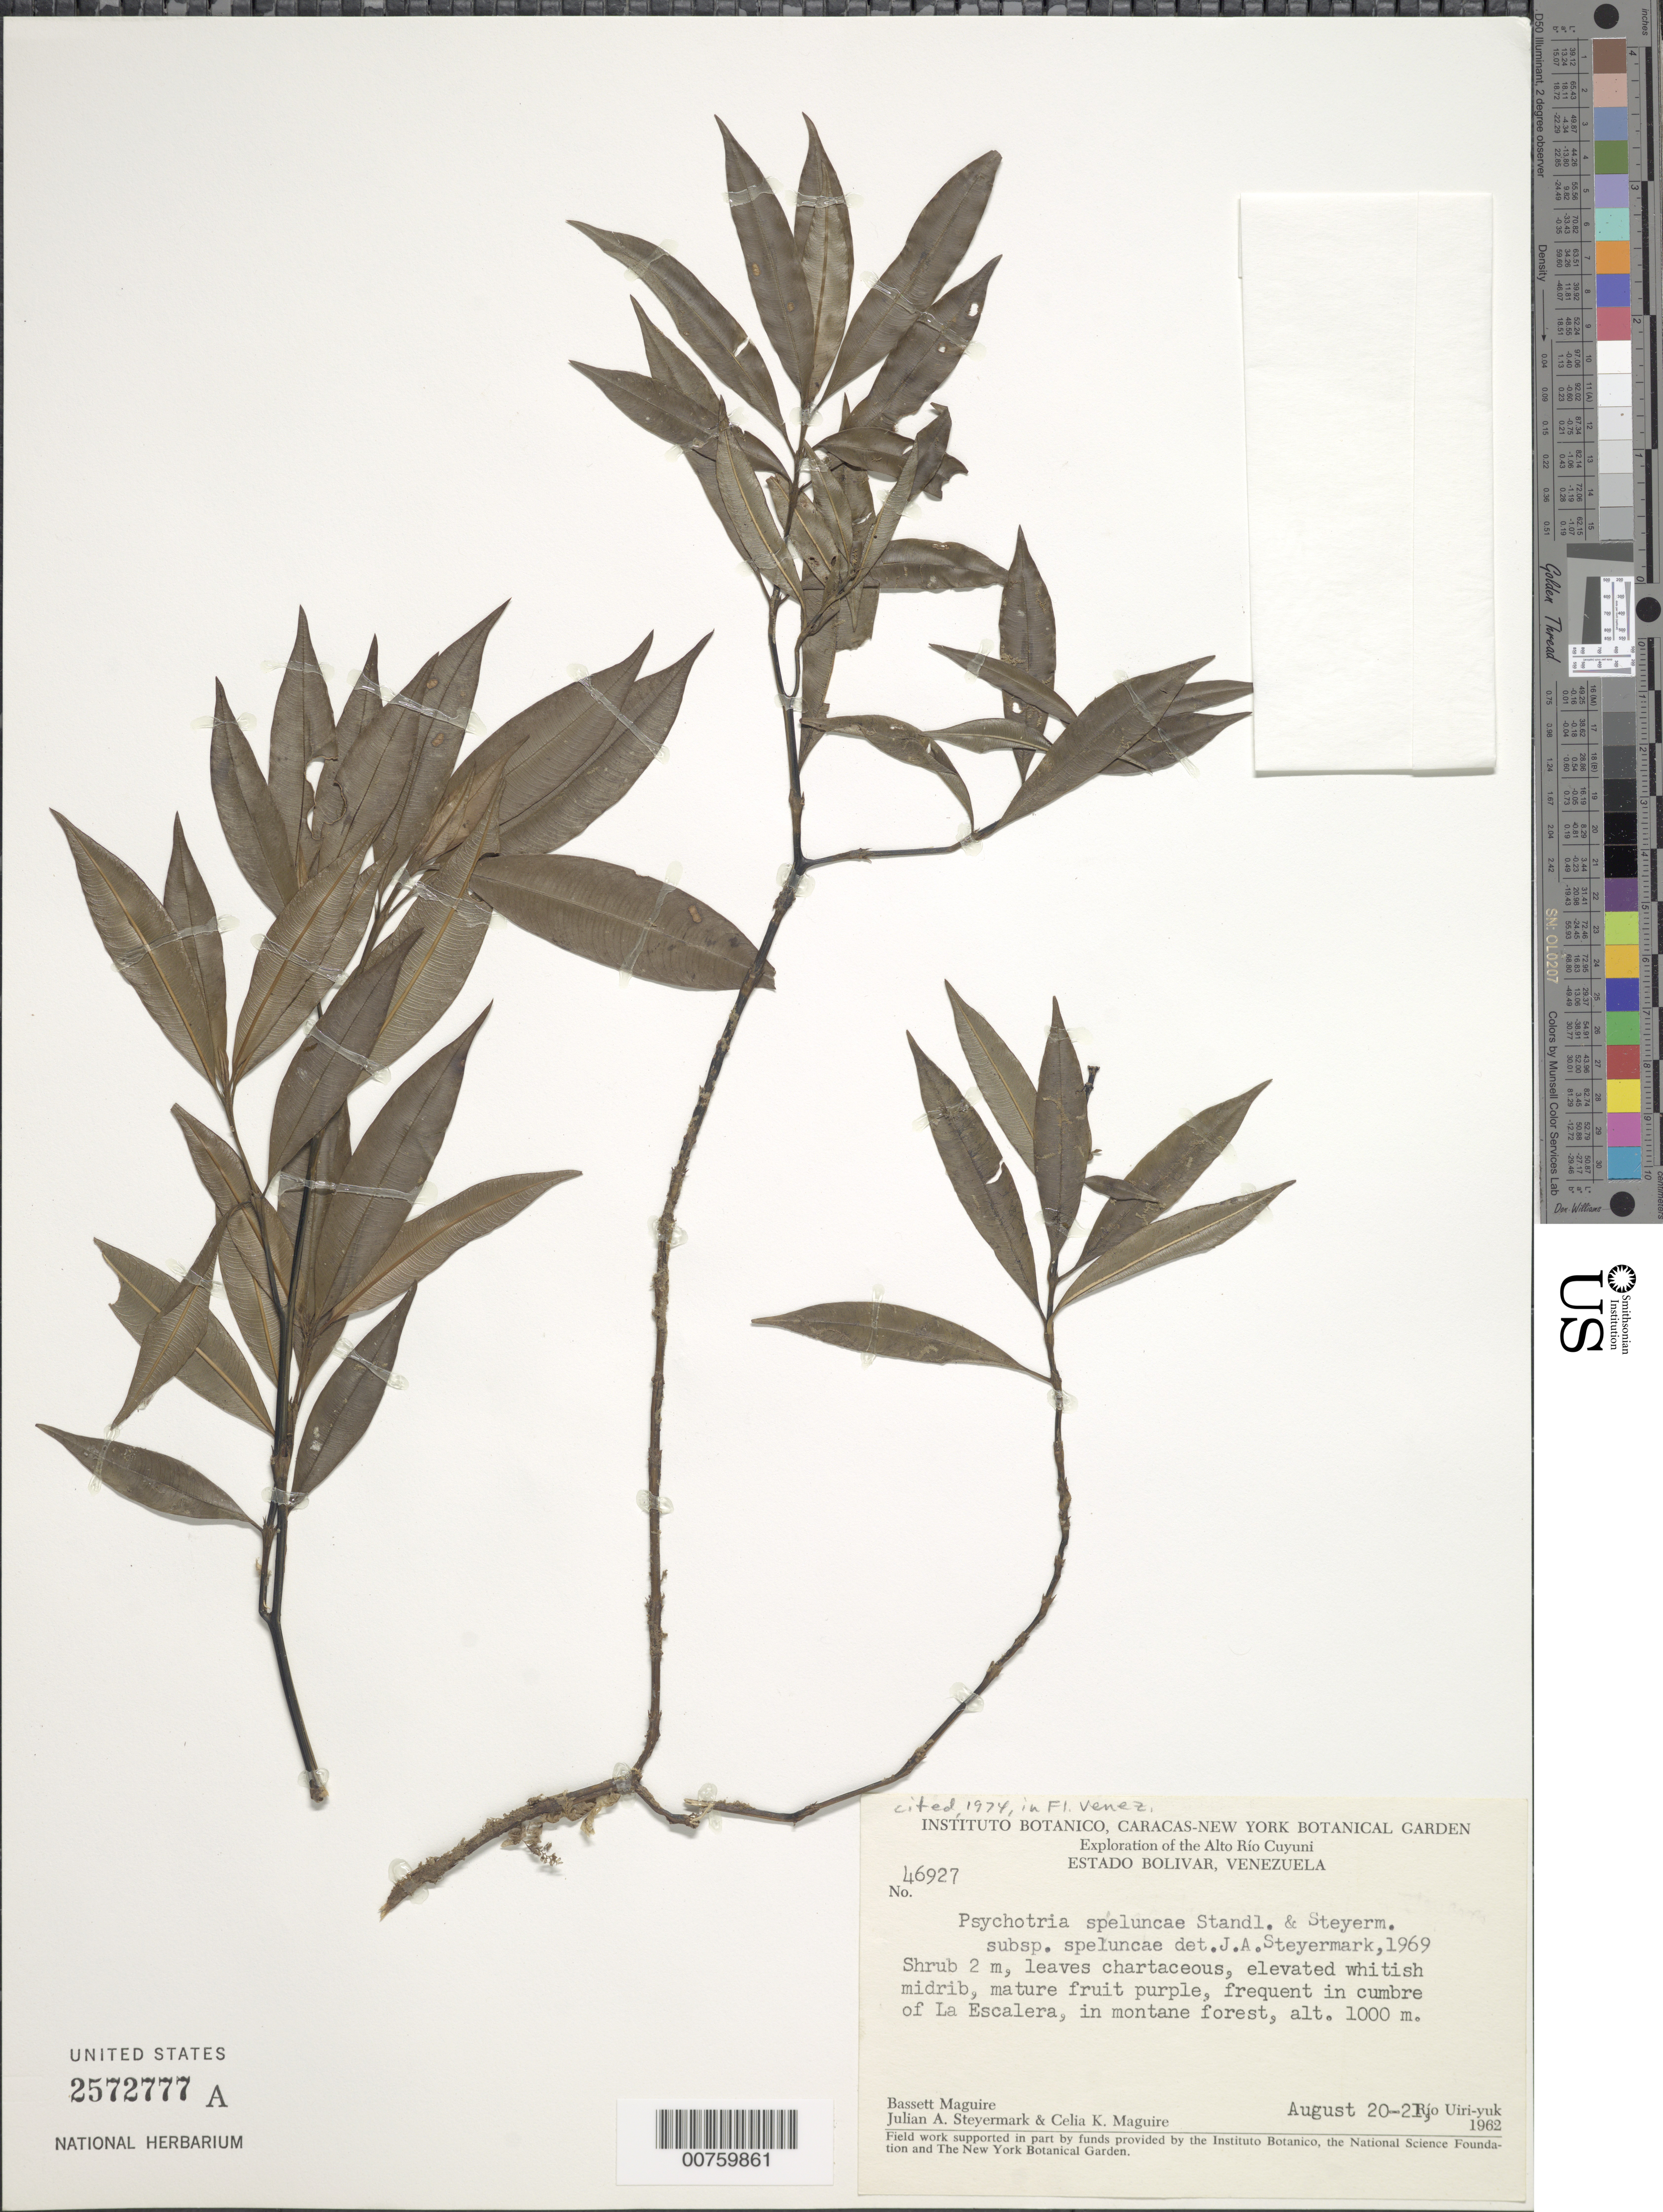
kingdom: Plantae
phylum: Tracheophyta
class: Magnoliopsida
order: Gentianales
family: Rubiaceae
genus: Psychotria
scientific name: Psychotria speluncae subsp. speluncae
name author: Standl. & Steyerm.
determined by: Steyermark, Julian A., (VEN)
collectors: B. Maguire, C. K. Maguire & J. Steyermark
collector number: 46927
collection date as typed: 20-Aug-62 to 21-Aug-62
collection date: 1962-08-20/1962-08-21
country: Venezuela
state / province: Bolívar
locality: Alto Río Cuyuni, Río Uiri-yuk, La Escalera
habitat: Montane forest, cumbre of La Escalera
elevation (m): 1000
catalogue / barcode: US 2572777A